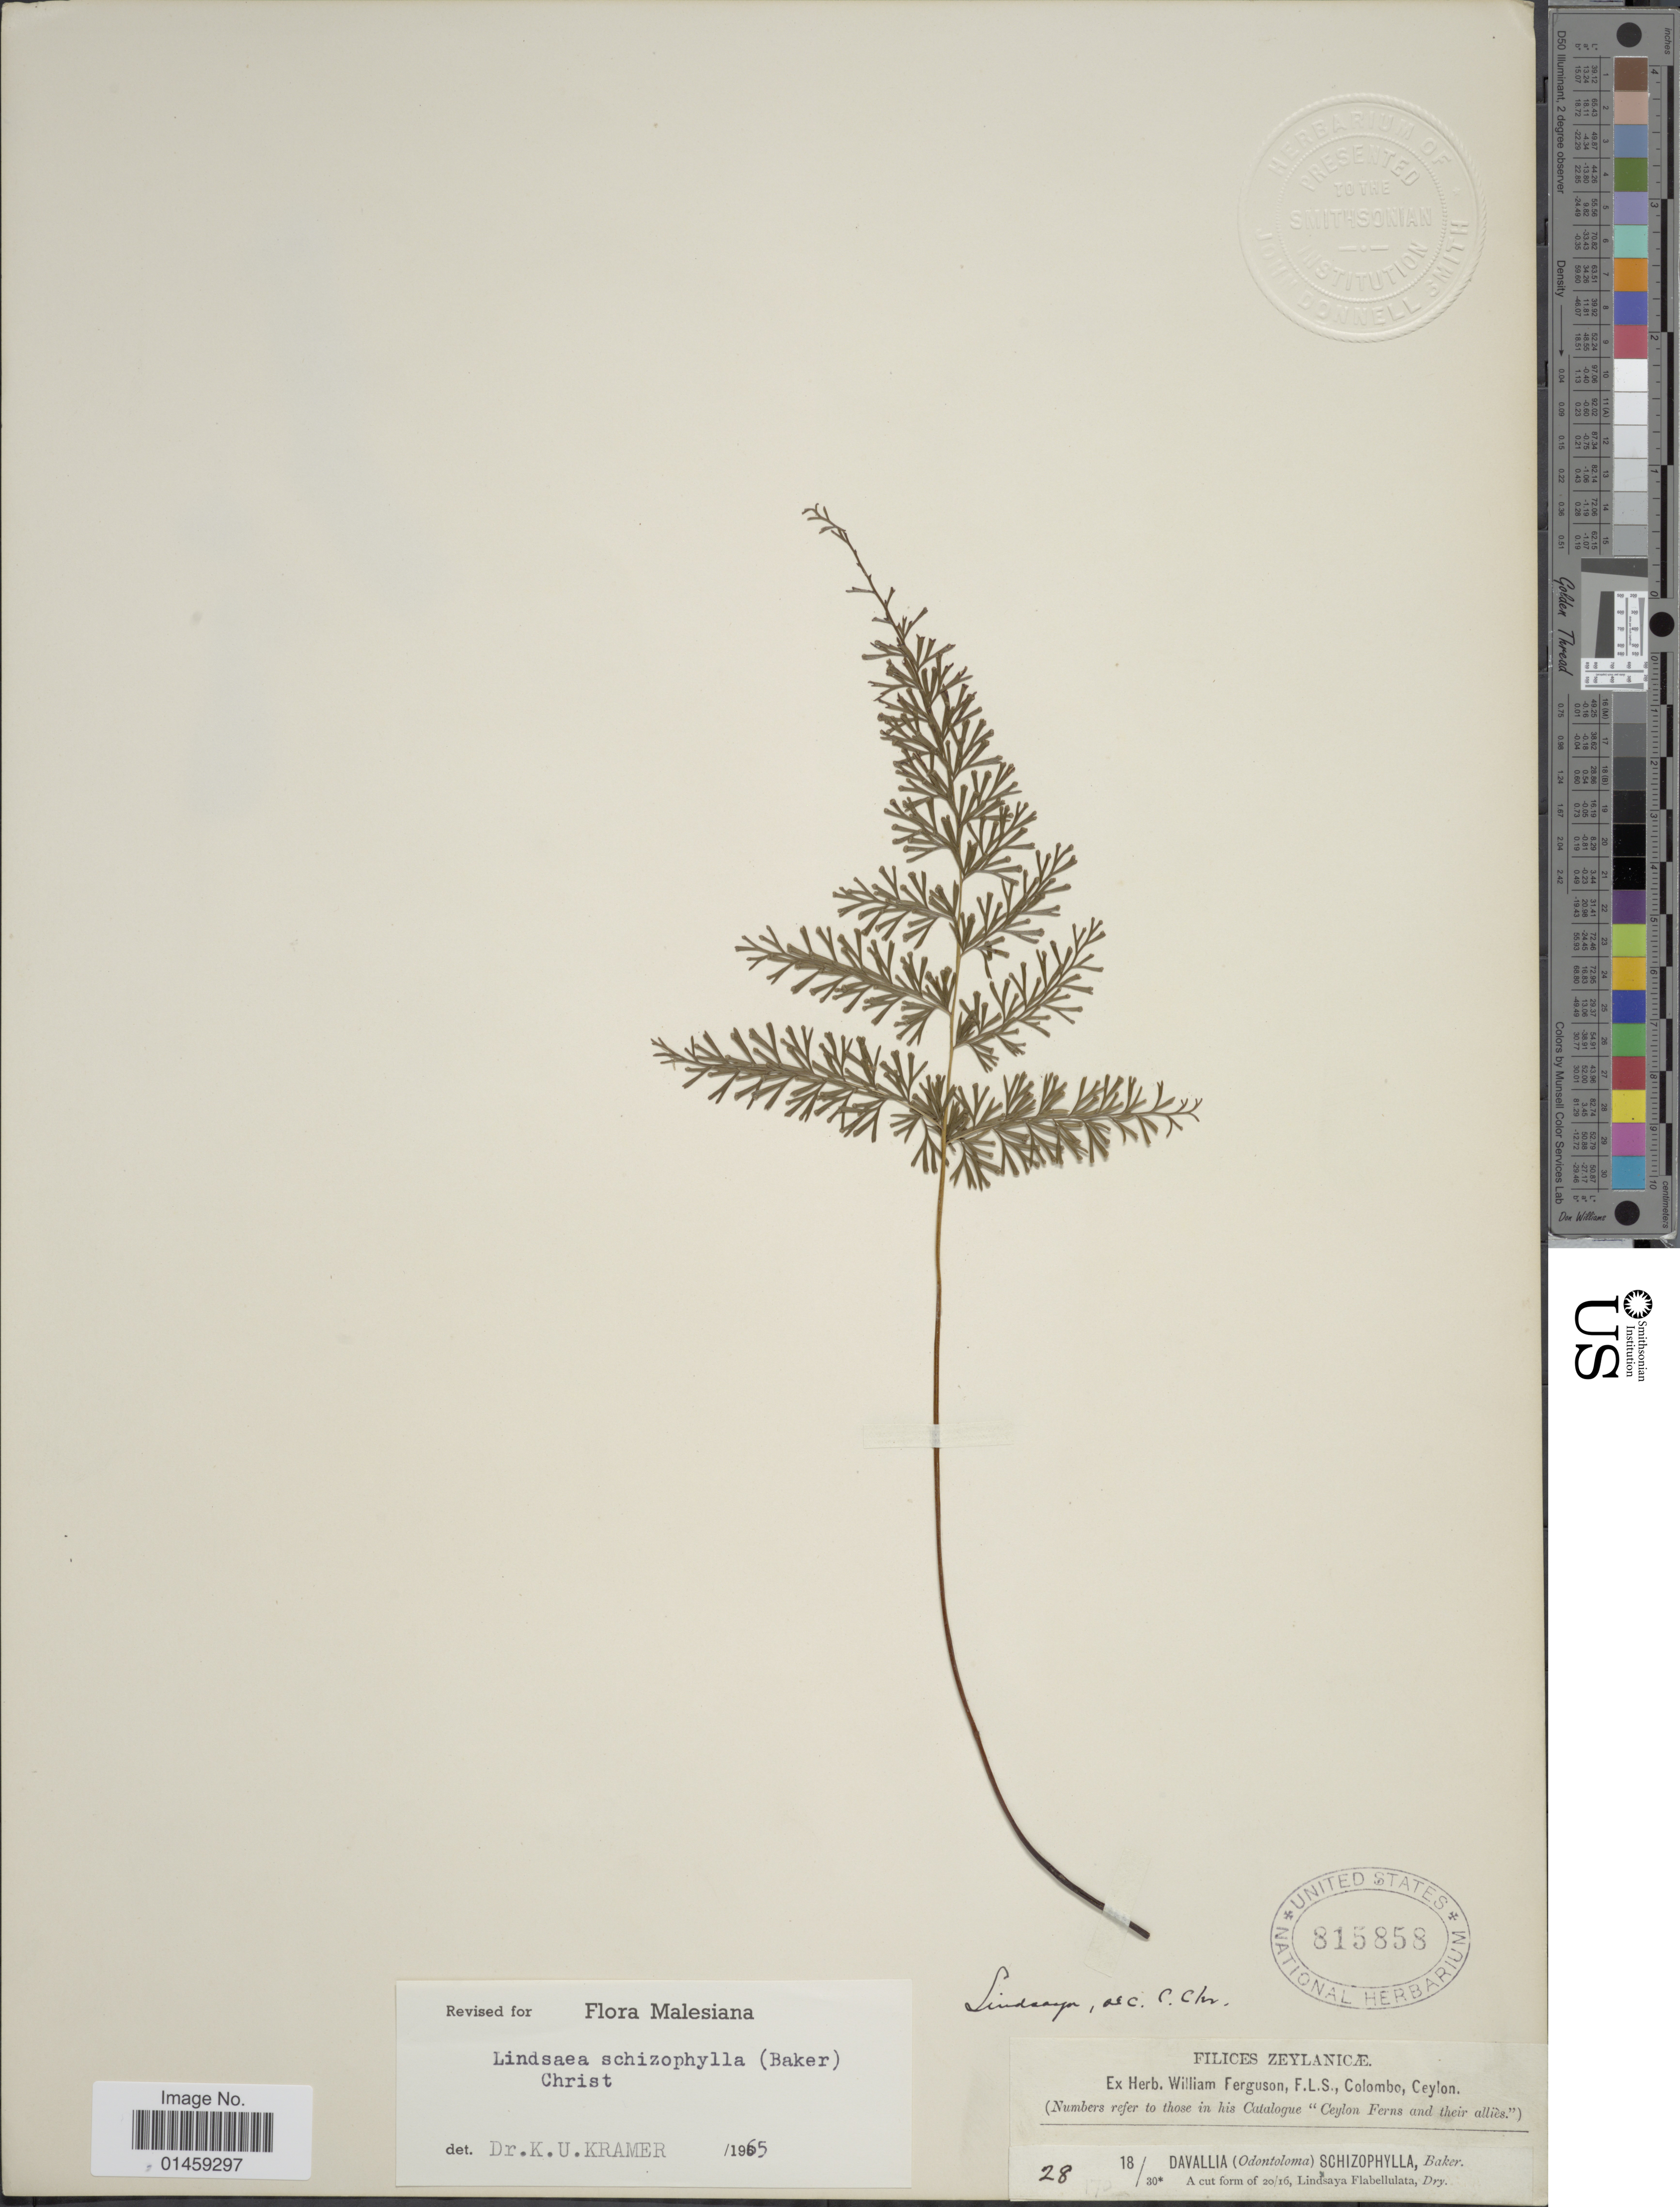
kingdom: Plantae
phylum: Tracheophyta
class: Polypodiopsida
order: Polypodiales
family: Lindsaeaceae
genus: Lindsaea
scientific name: Lindsaea schizophylla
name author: Christ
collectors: ex herb. W. Ferguson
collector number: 28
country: Sri Lanka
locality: Filices Zeylanicae. F.L.S., Colombo, Ceylon.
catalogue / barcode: US 815858